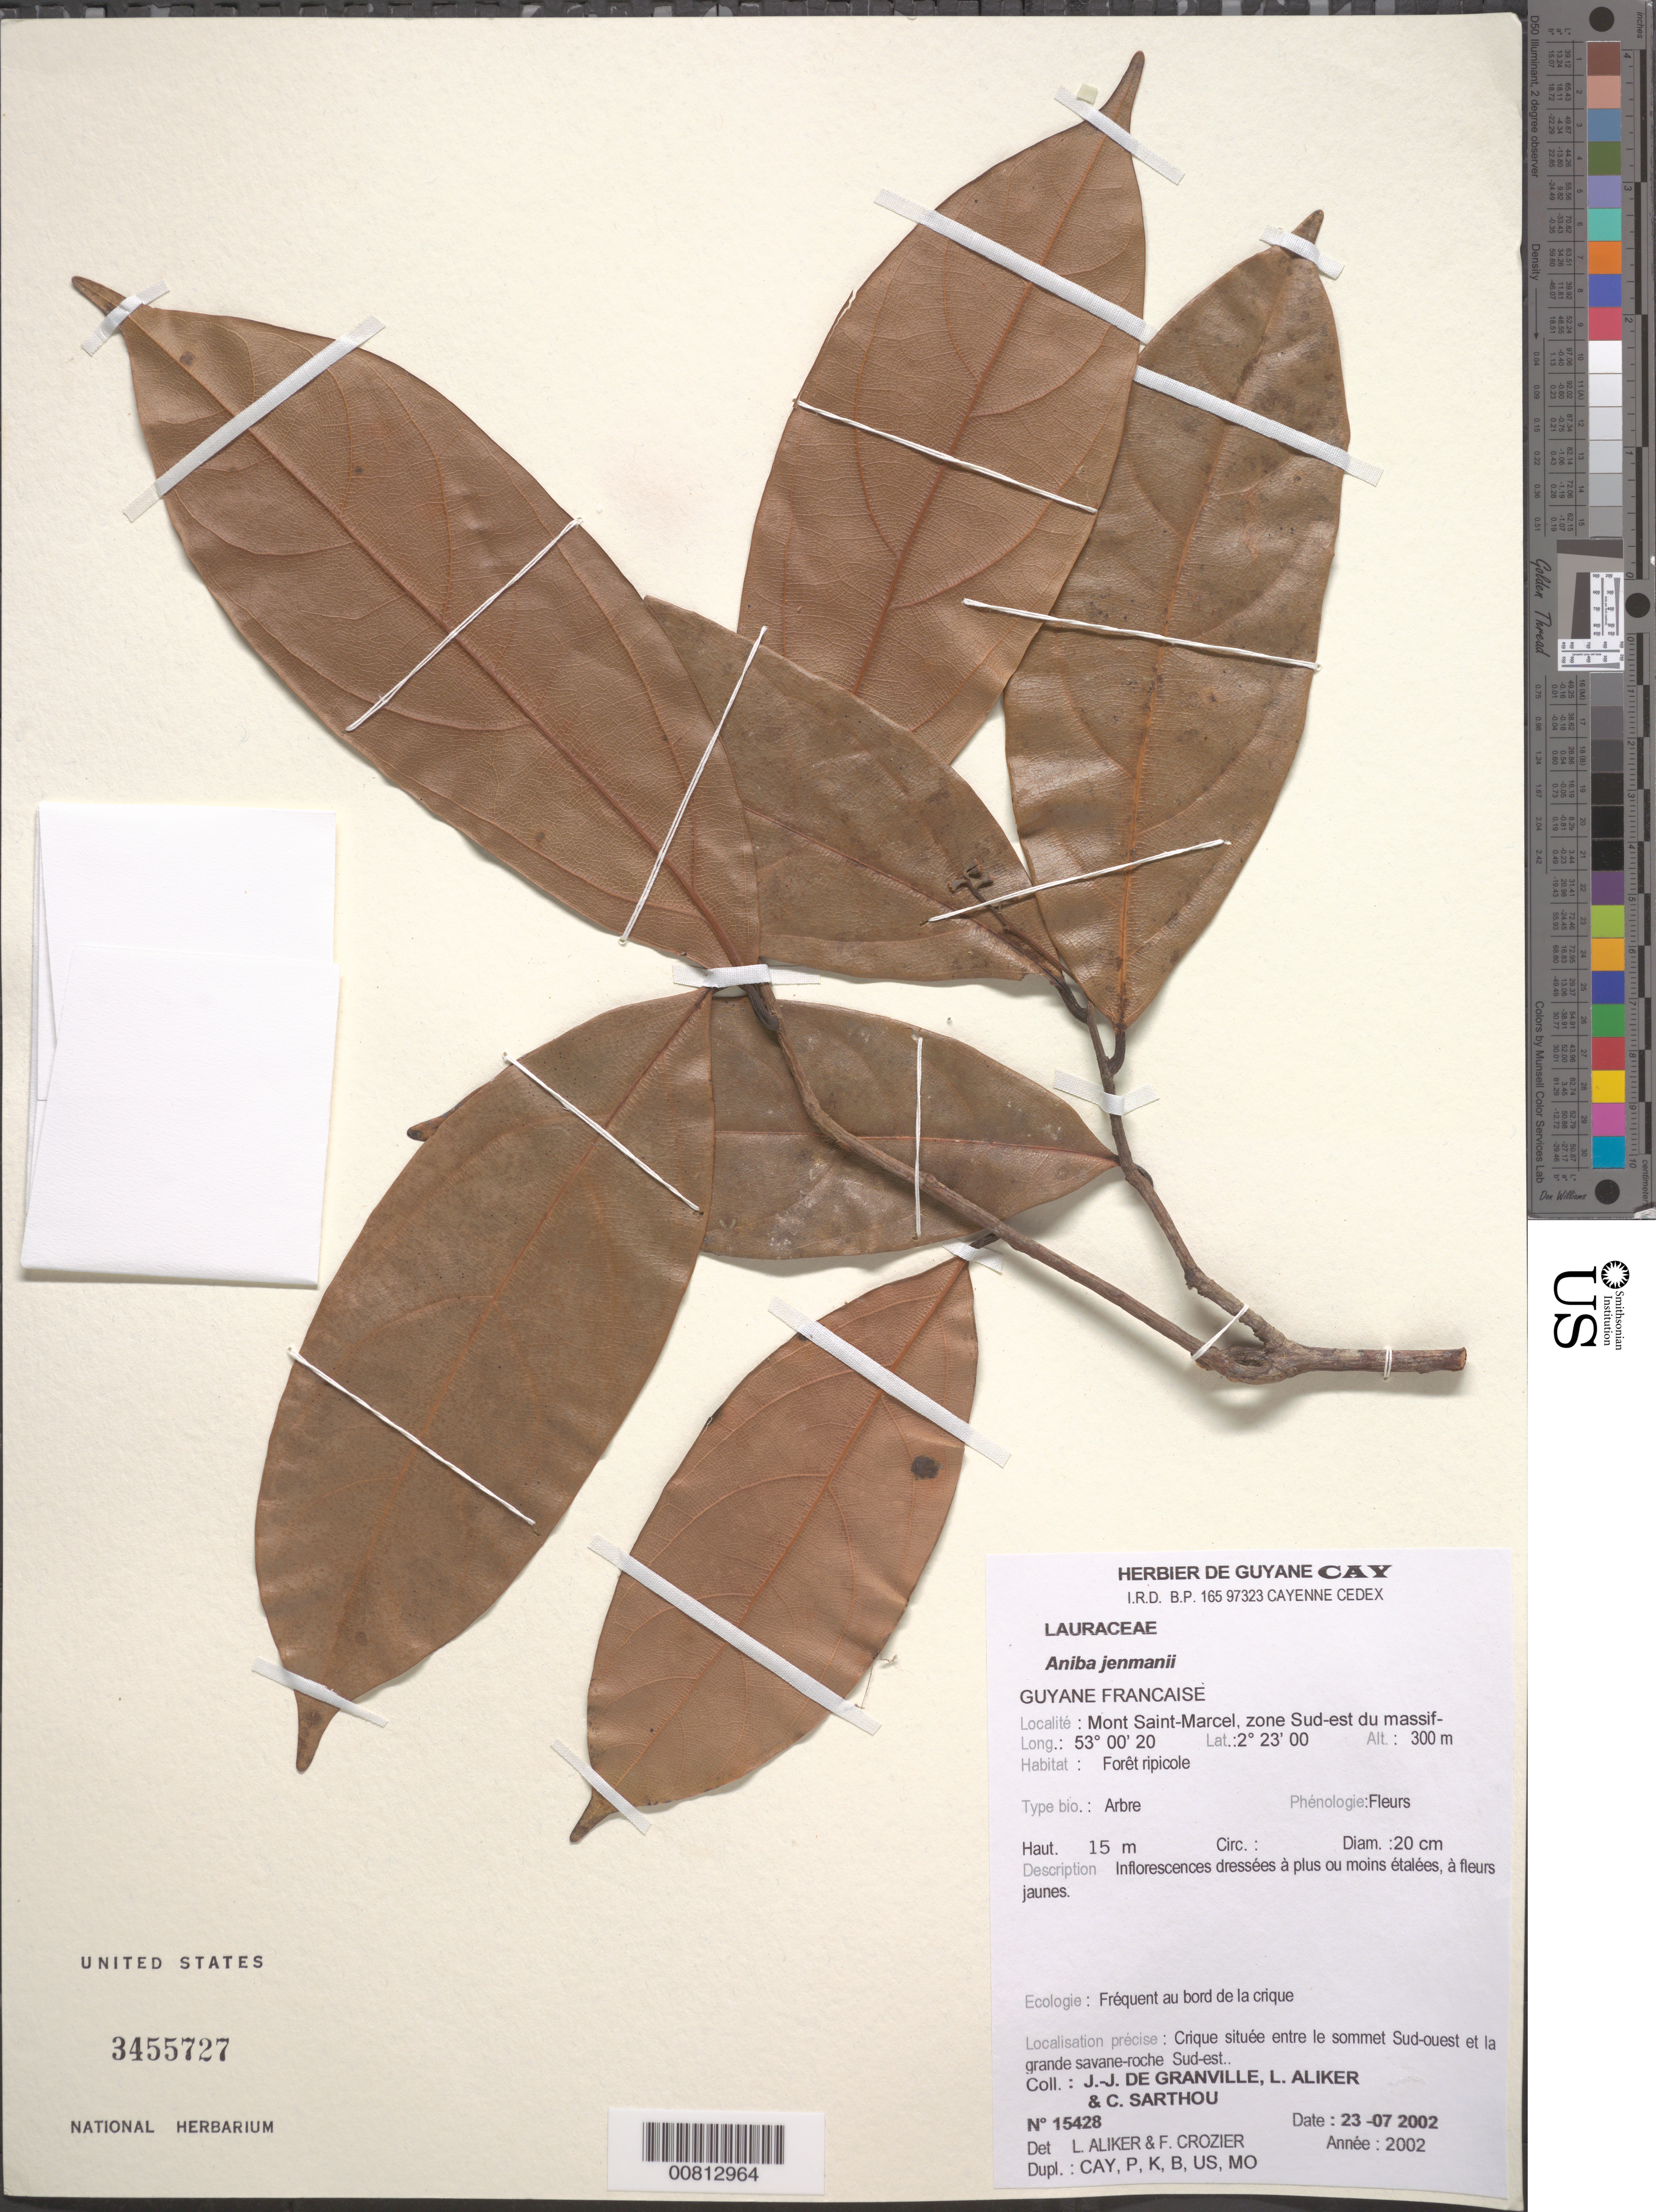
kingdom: Plantae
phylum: Tracheophyta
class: Magnoliopsida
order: Laurales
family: Lauraceae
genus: Aniba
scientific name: Aniba jenmanii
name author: Mez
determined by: Crozier, F.; Aliker, L.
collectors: J.-J. de Granville, L. Aliker & C. Sarthou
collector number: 15428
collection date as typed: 23-Jul-02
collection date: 2002-07-23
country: French Guiana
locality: Mont Saint-Marcel, zone Sud-Est du massif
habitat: Forêt ripicole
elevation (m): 300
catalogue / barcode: US 3455727